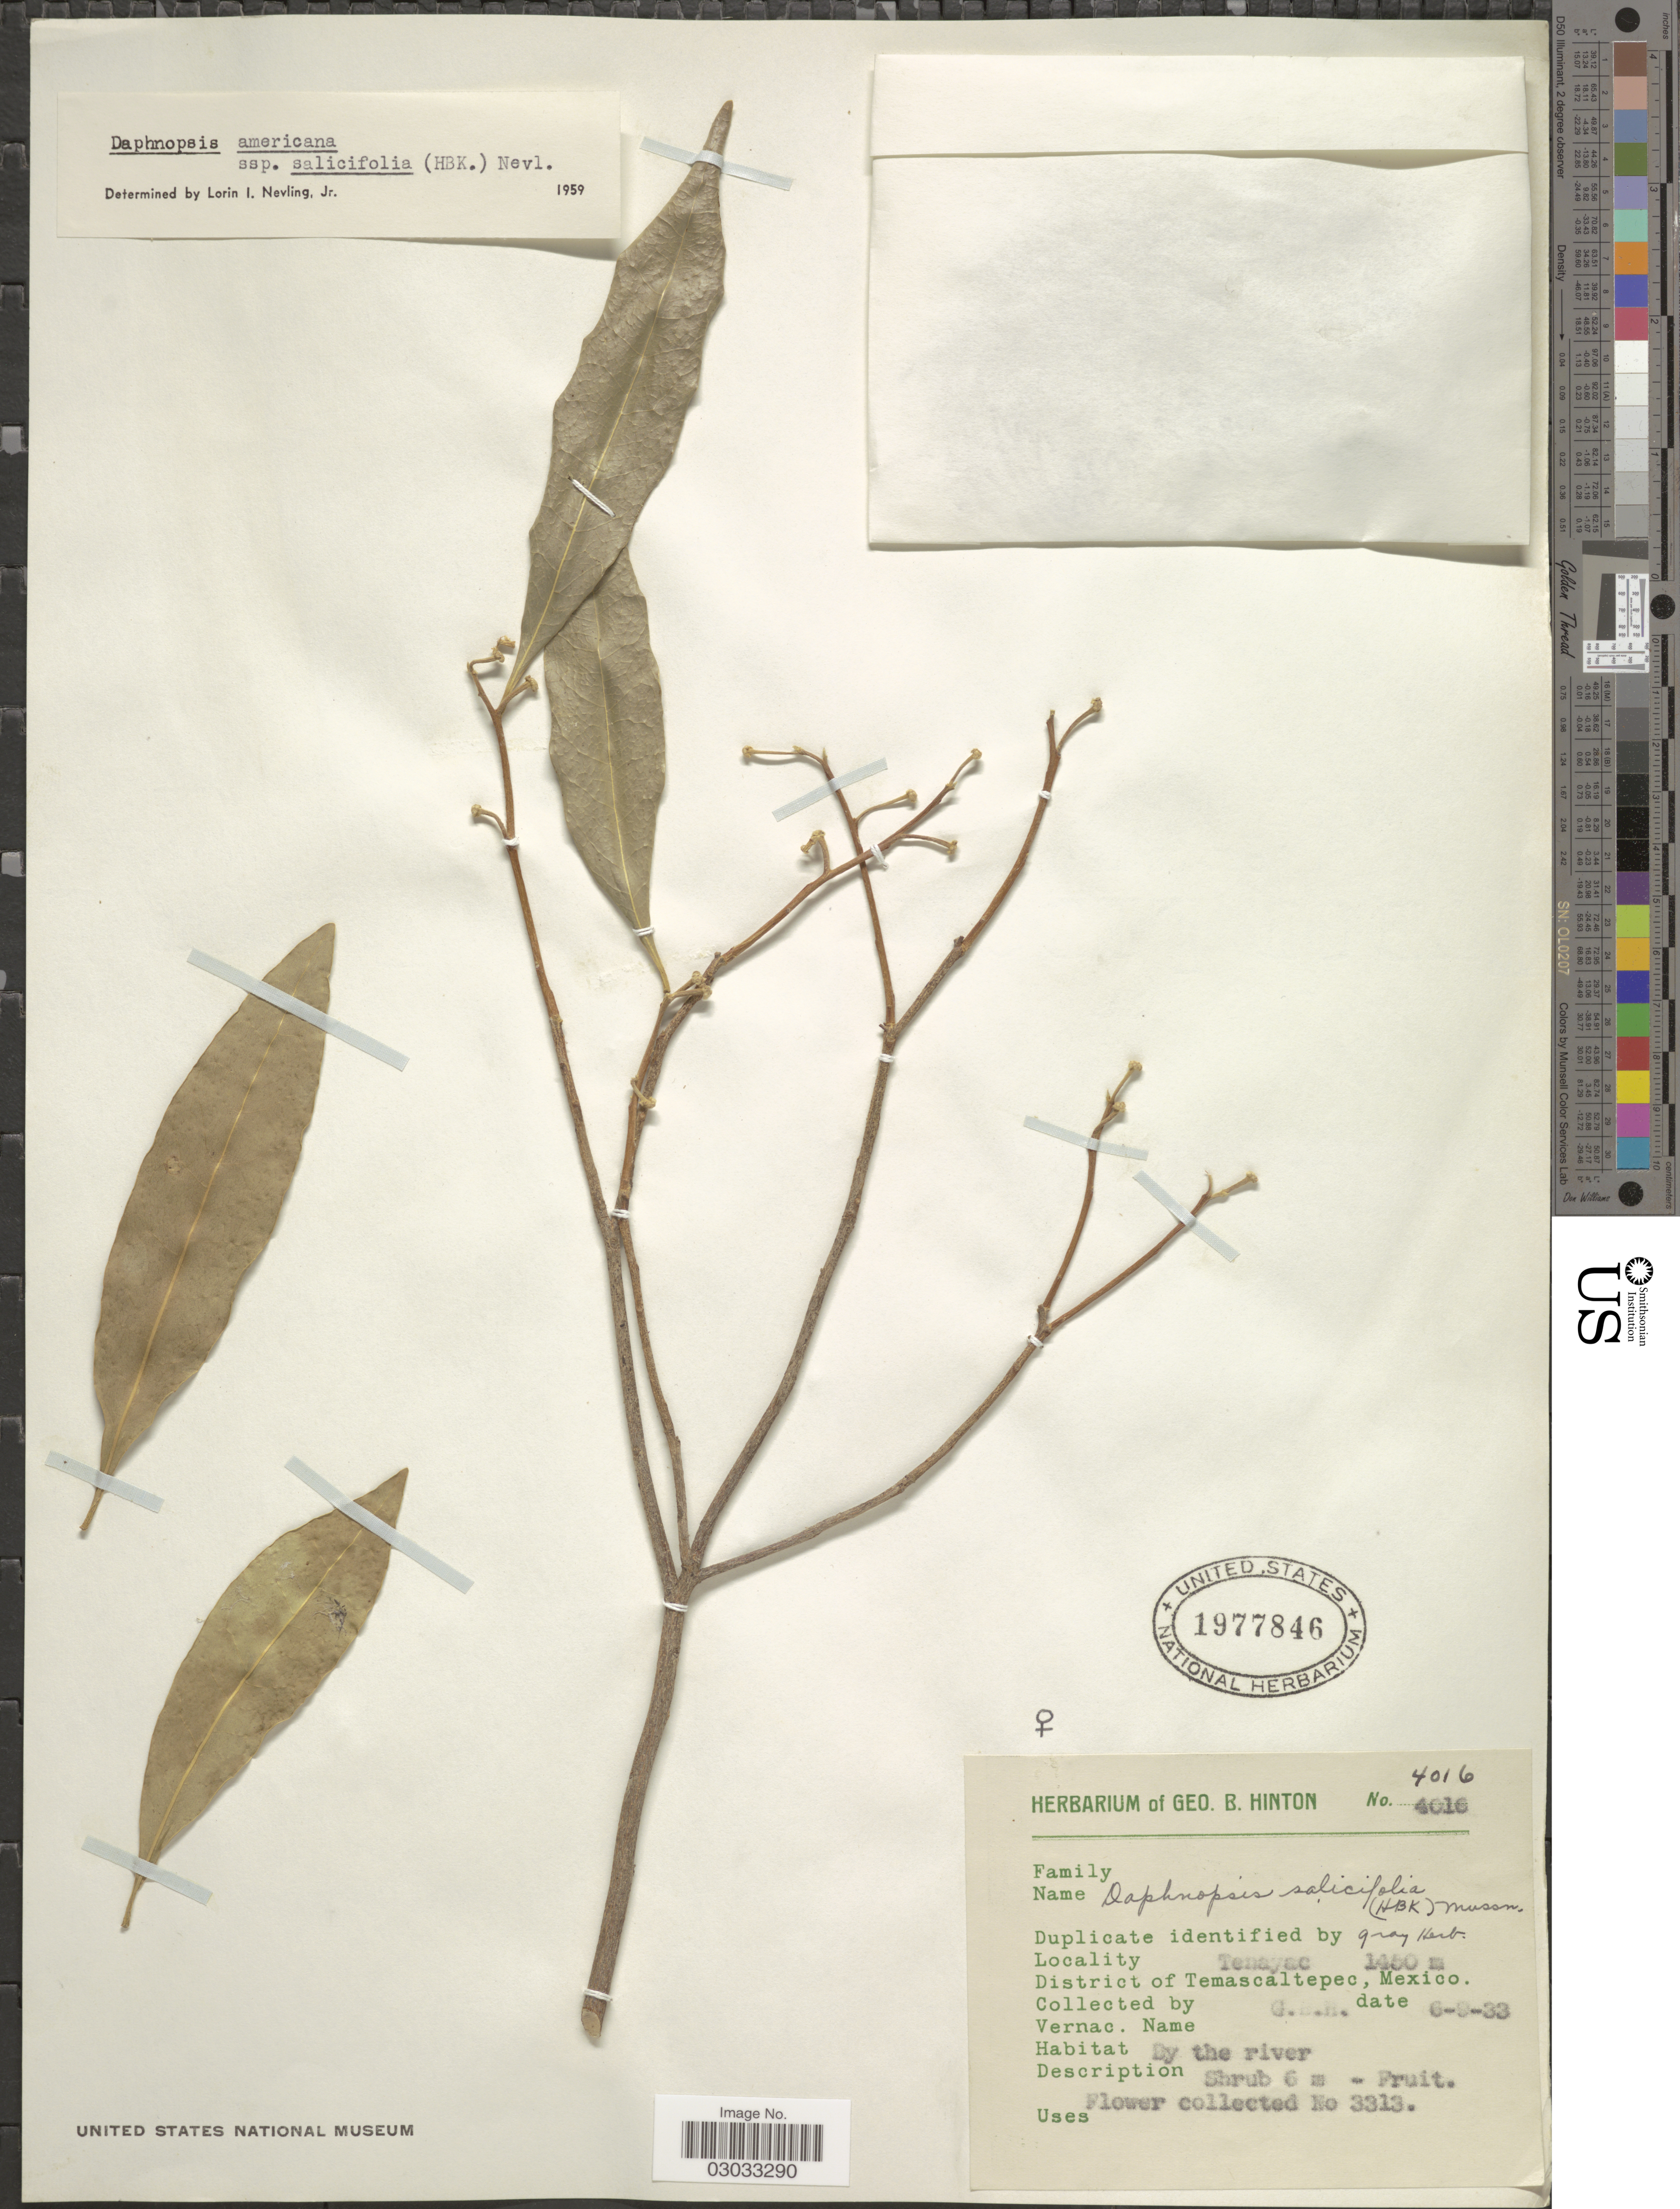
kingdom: Plantae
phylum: Tracheophyta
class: Magnoliopsida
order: Malvales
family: Thymelaeaceae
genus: Daphnopsis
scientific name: Daphnopsis americana subsp. salicifolia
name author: Nevling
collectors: G. B. Hinton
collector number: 4016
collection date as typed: Transcribed d/m/y: 6/9/33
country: Mexico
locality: Tenayac, District of Temascaltepec.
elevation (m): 1450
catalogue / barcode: US 1977846